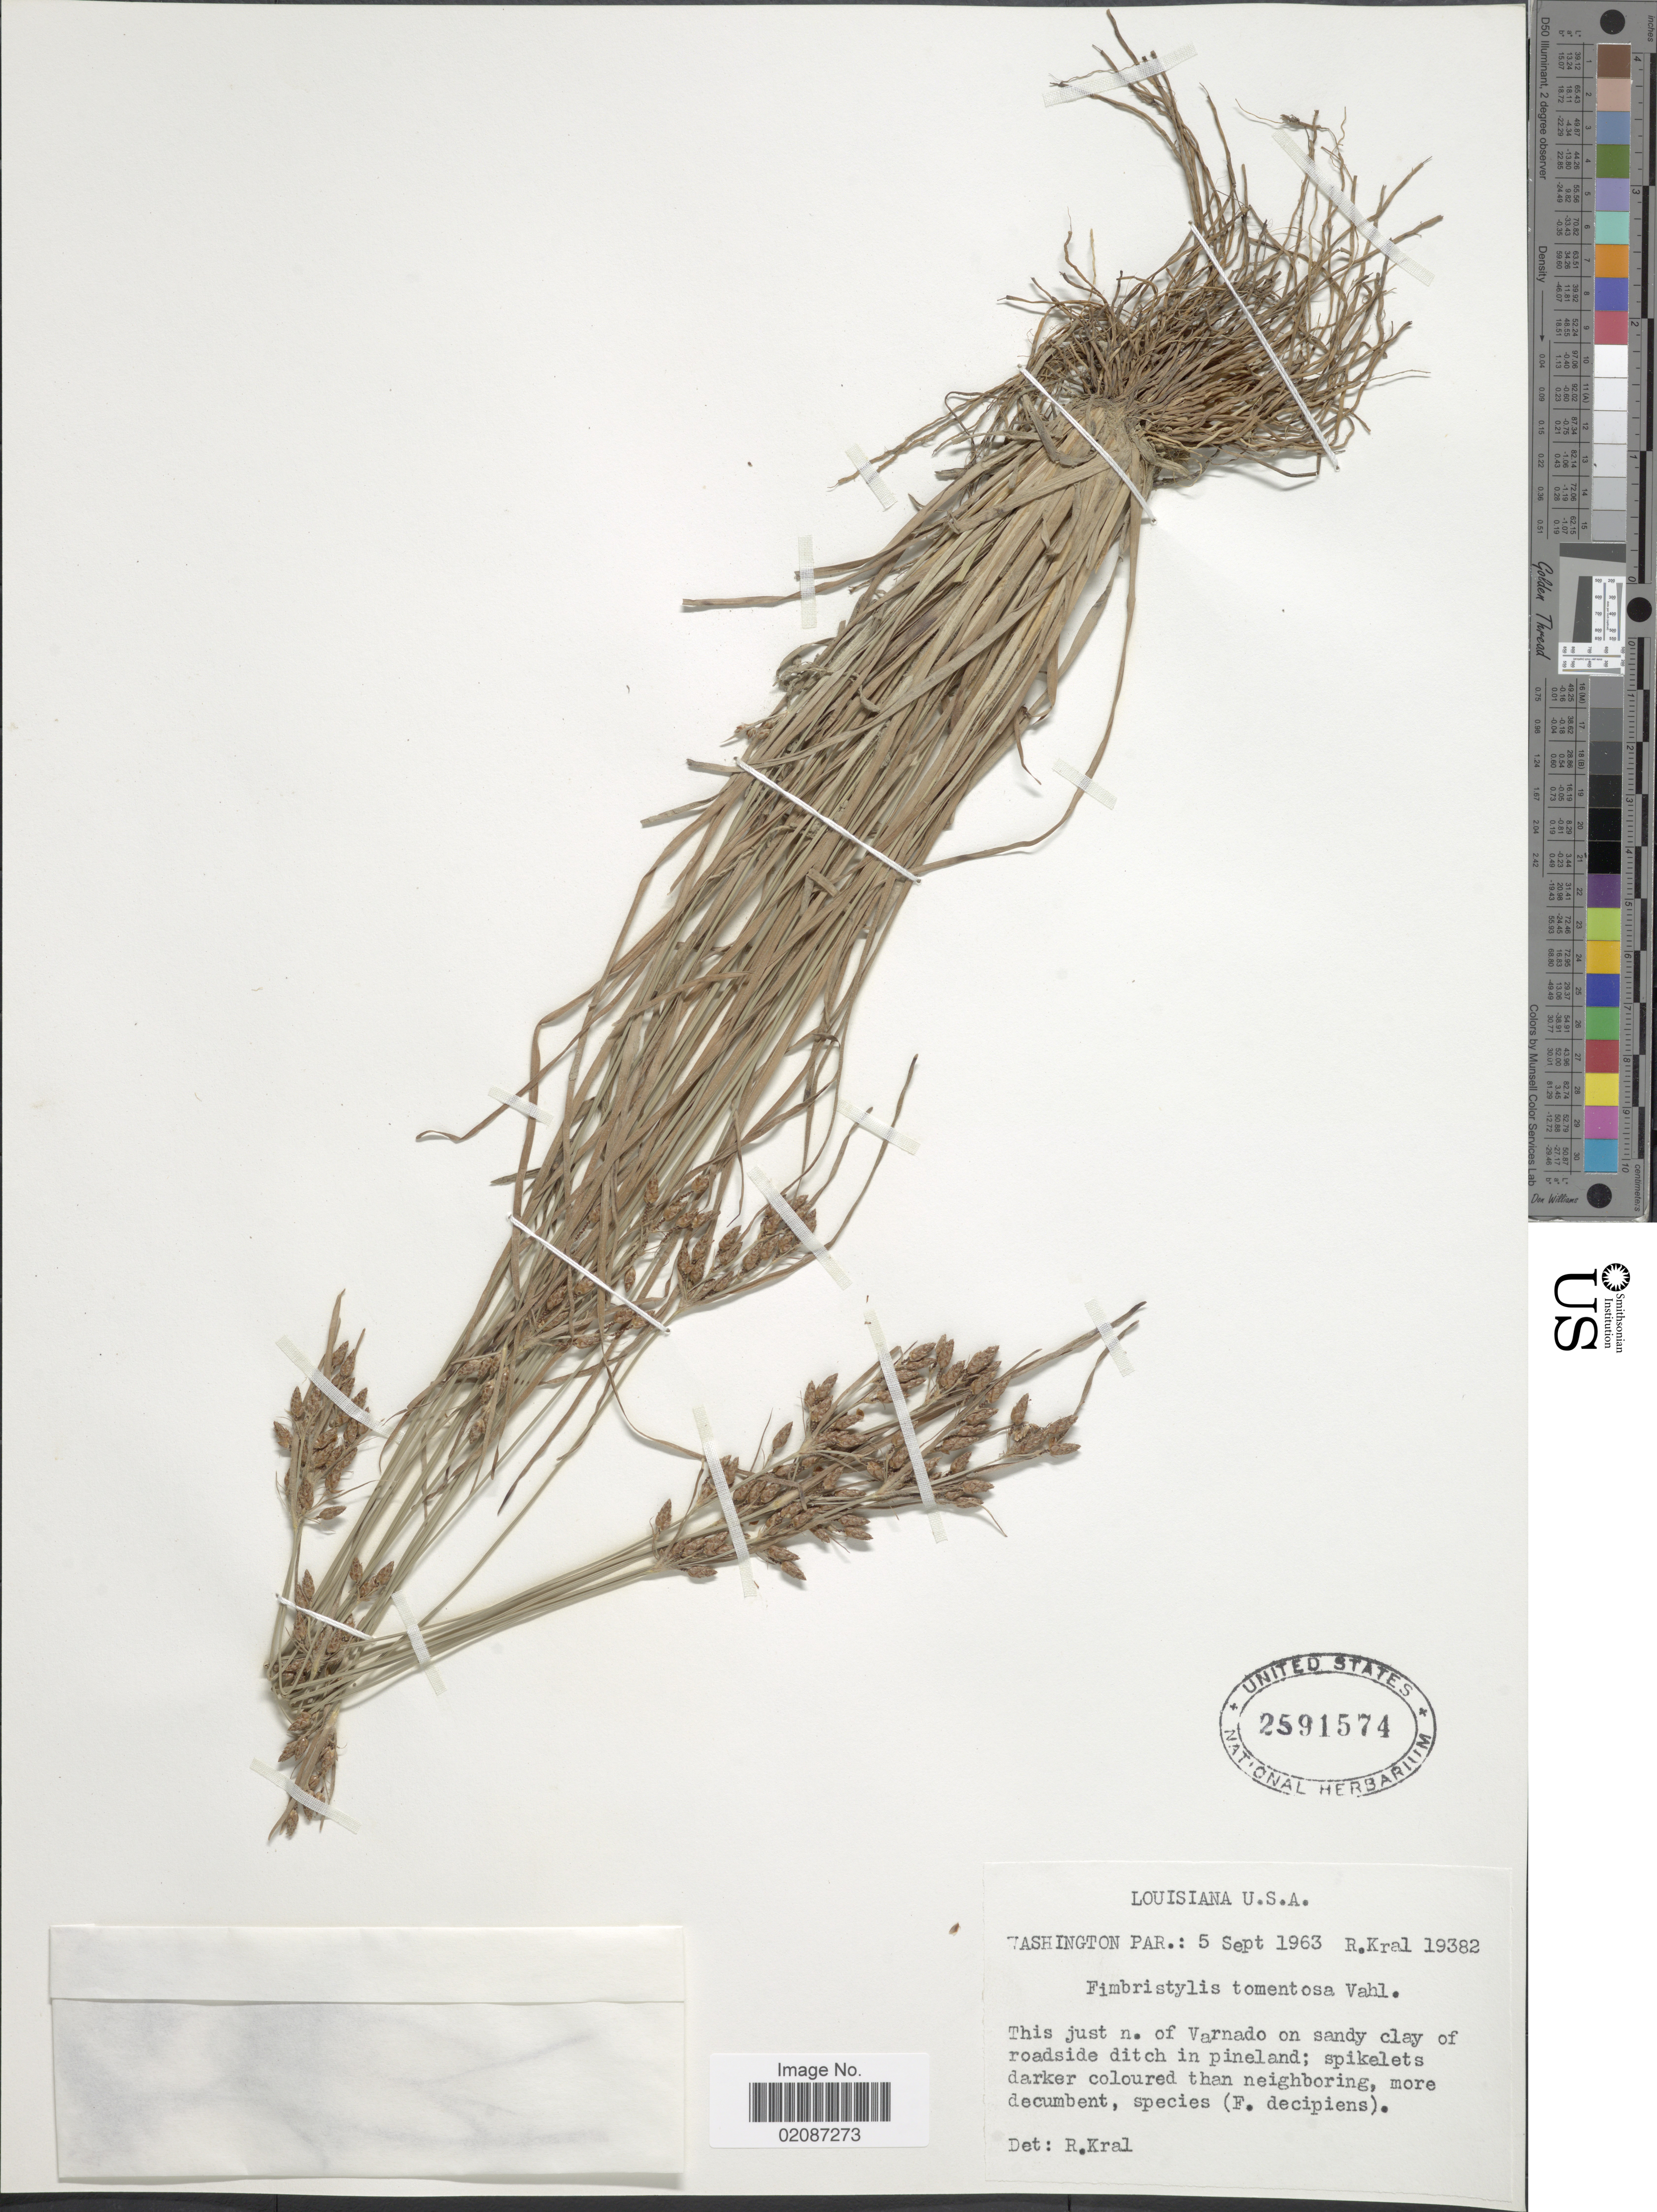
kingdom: Plantae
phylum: Tracheophyta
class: Liliopsida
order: Poales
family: Cyperaceae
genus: Fimbristylis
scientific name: Fimbristylis tomentosa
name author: Vahl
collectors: R. Kral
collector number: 19382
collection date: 1963-09-05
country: United States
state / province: Louisiana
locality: Washington Par.: this just n. Varnado on sady clay of roadside ditch in pineland:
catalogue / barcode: US 2591574